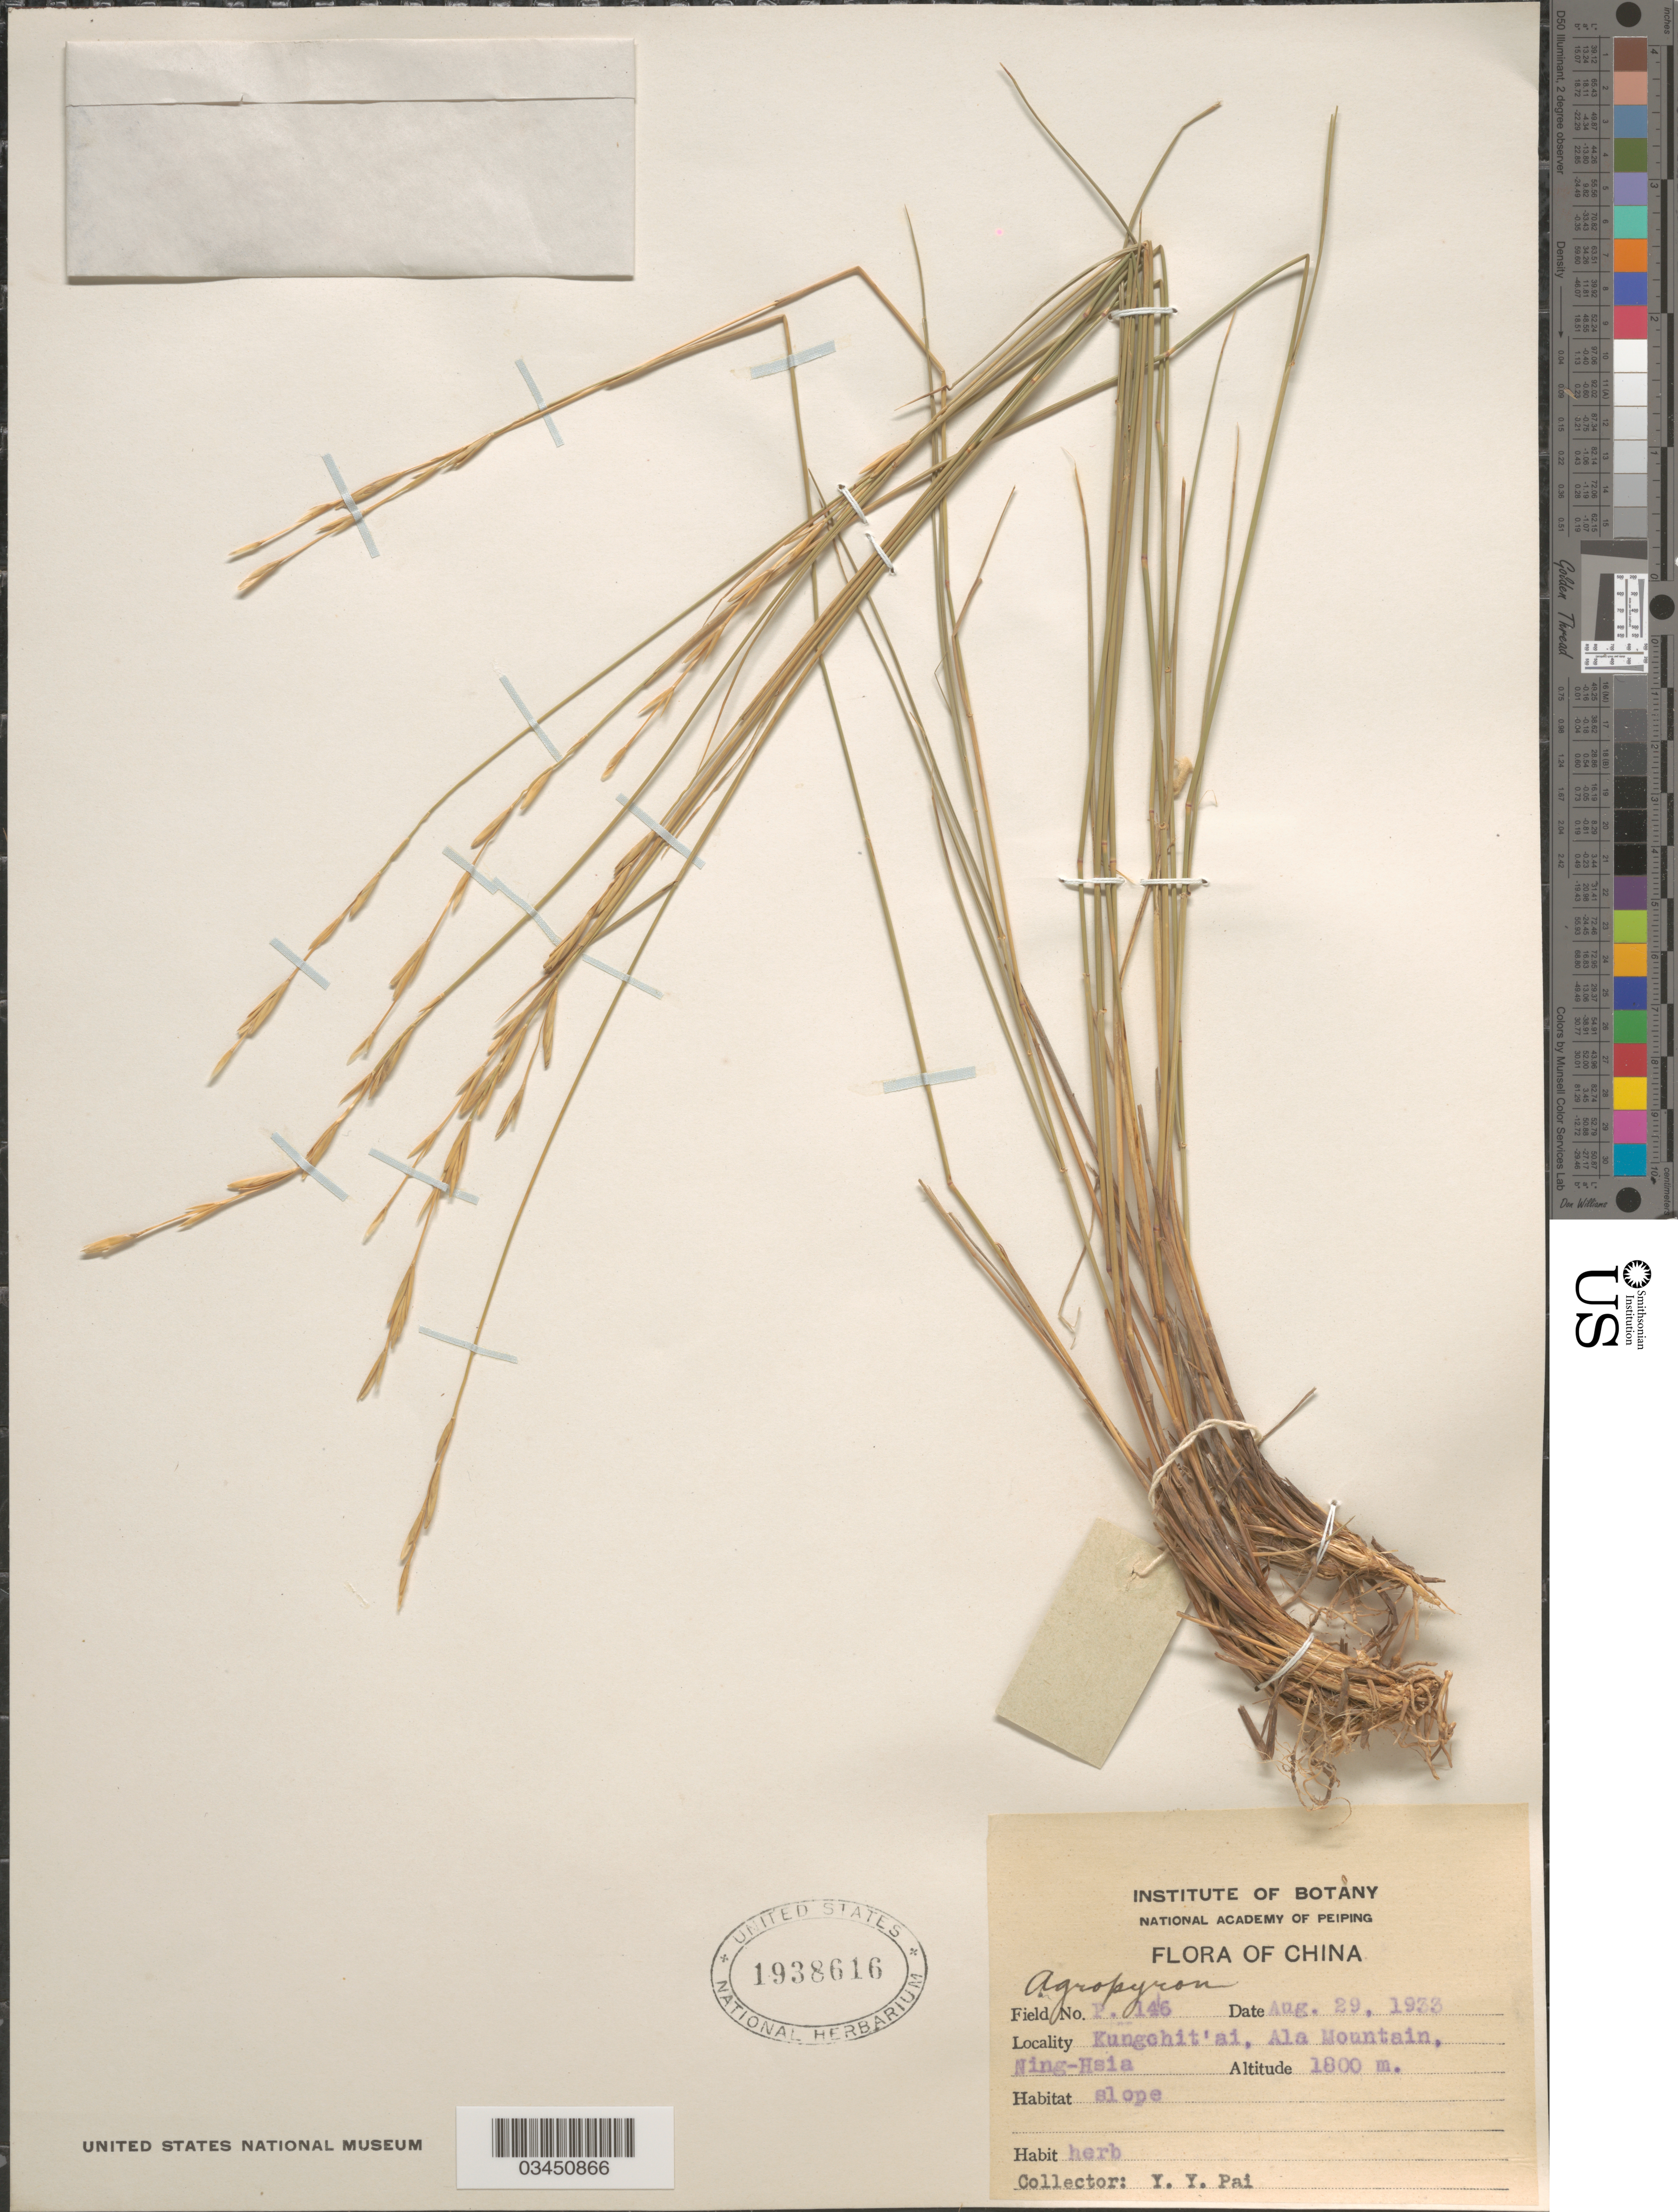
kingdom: Plantae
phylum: Tracheophyta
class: Liliopsida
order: Poales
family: Poaceae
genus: Elymus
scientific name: Elymus sp.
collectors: Y. Pai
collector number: P.146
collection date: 1933-08-29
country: China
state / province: Ningxia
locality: Kungchit'ai, Ala Mountain, Ning-Hsia.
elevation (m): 1800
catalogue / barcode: US 1938616